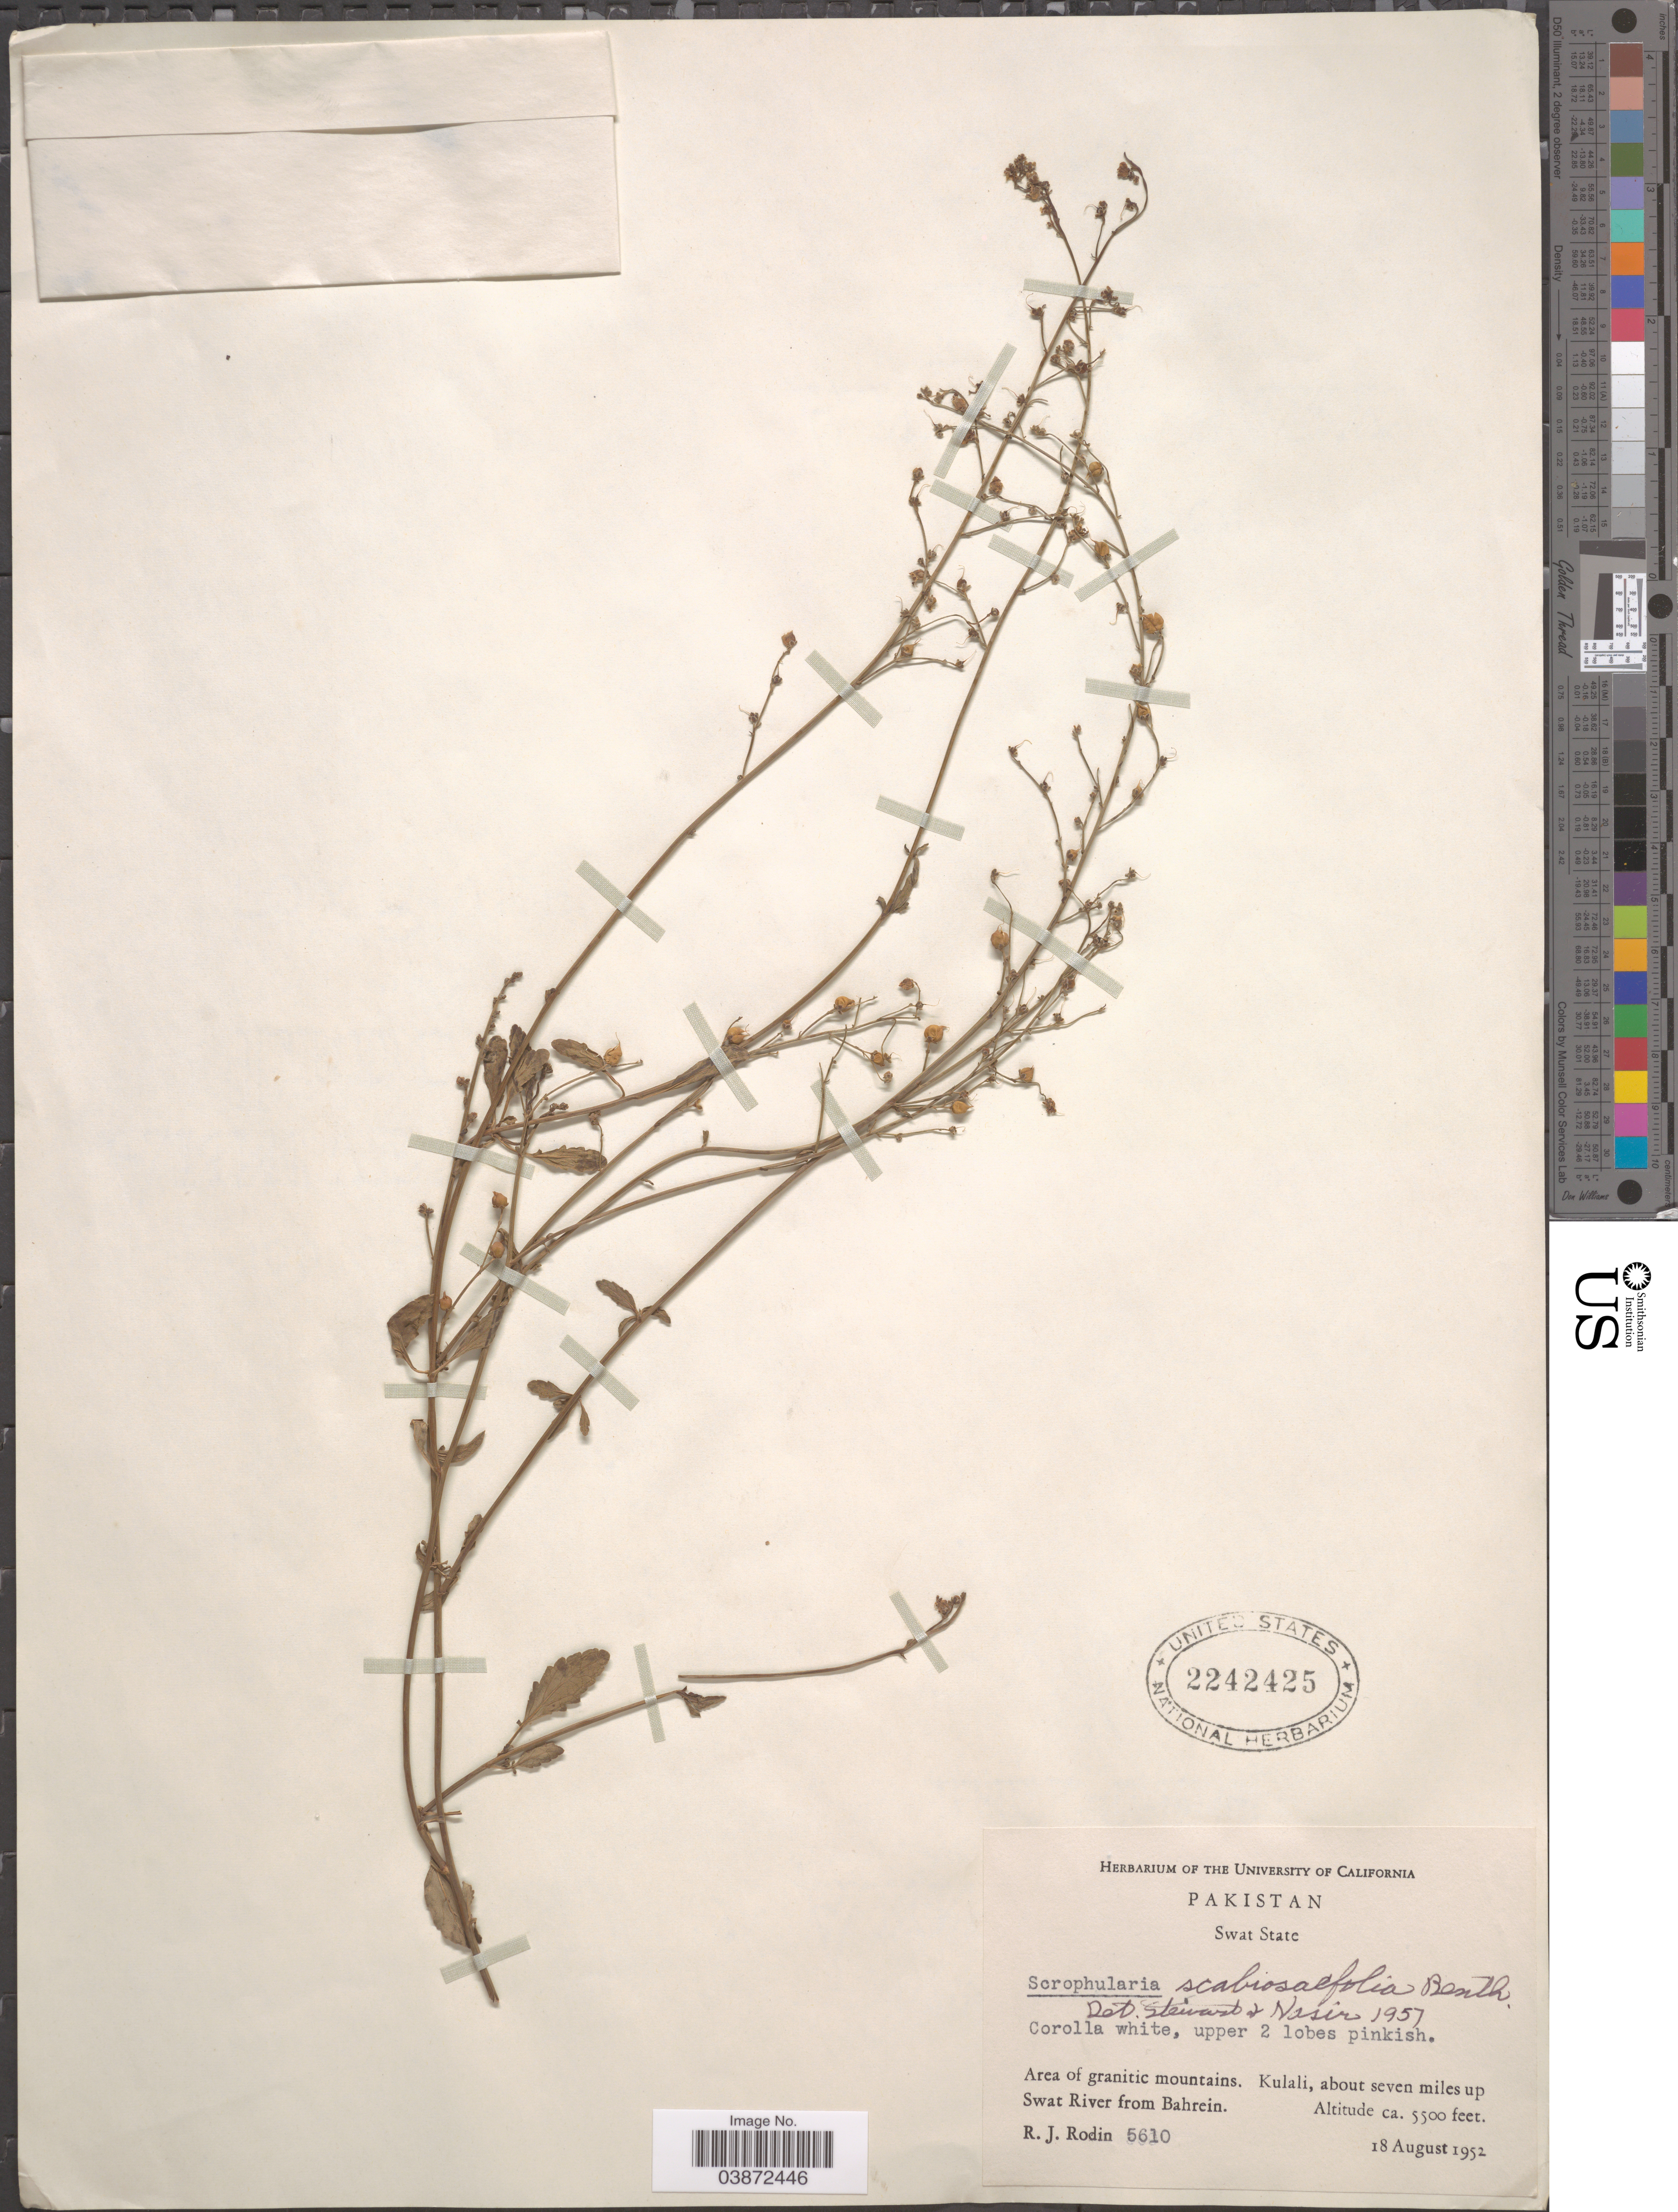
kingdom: Plantae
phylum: Tracheophyta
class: Magnoliopsida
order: Lamiales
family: Scrophulariaceae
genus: Scrophularia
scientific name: Scrophularia scabiosaefolia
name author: Benth.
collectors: R. J. Rodin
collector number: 5610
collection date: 1952-08-18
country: Pakistan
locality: Swat State. Area of granitic mountains. Kulali, about seven miles up Swat River from Bahrein.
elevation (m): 1676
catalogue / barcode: US 2242425